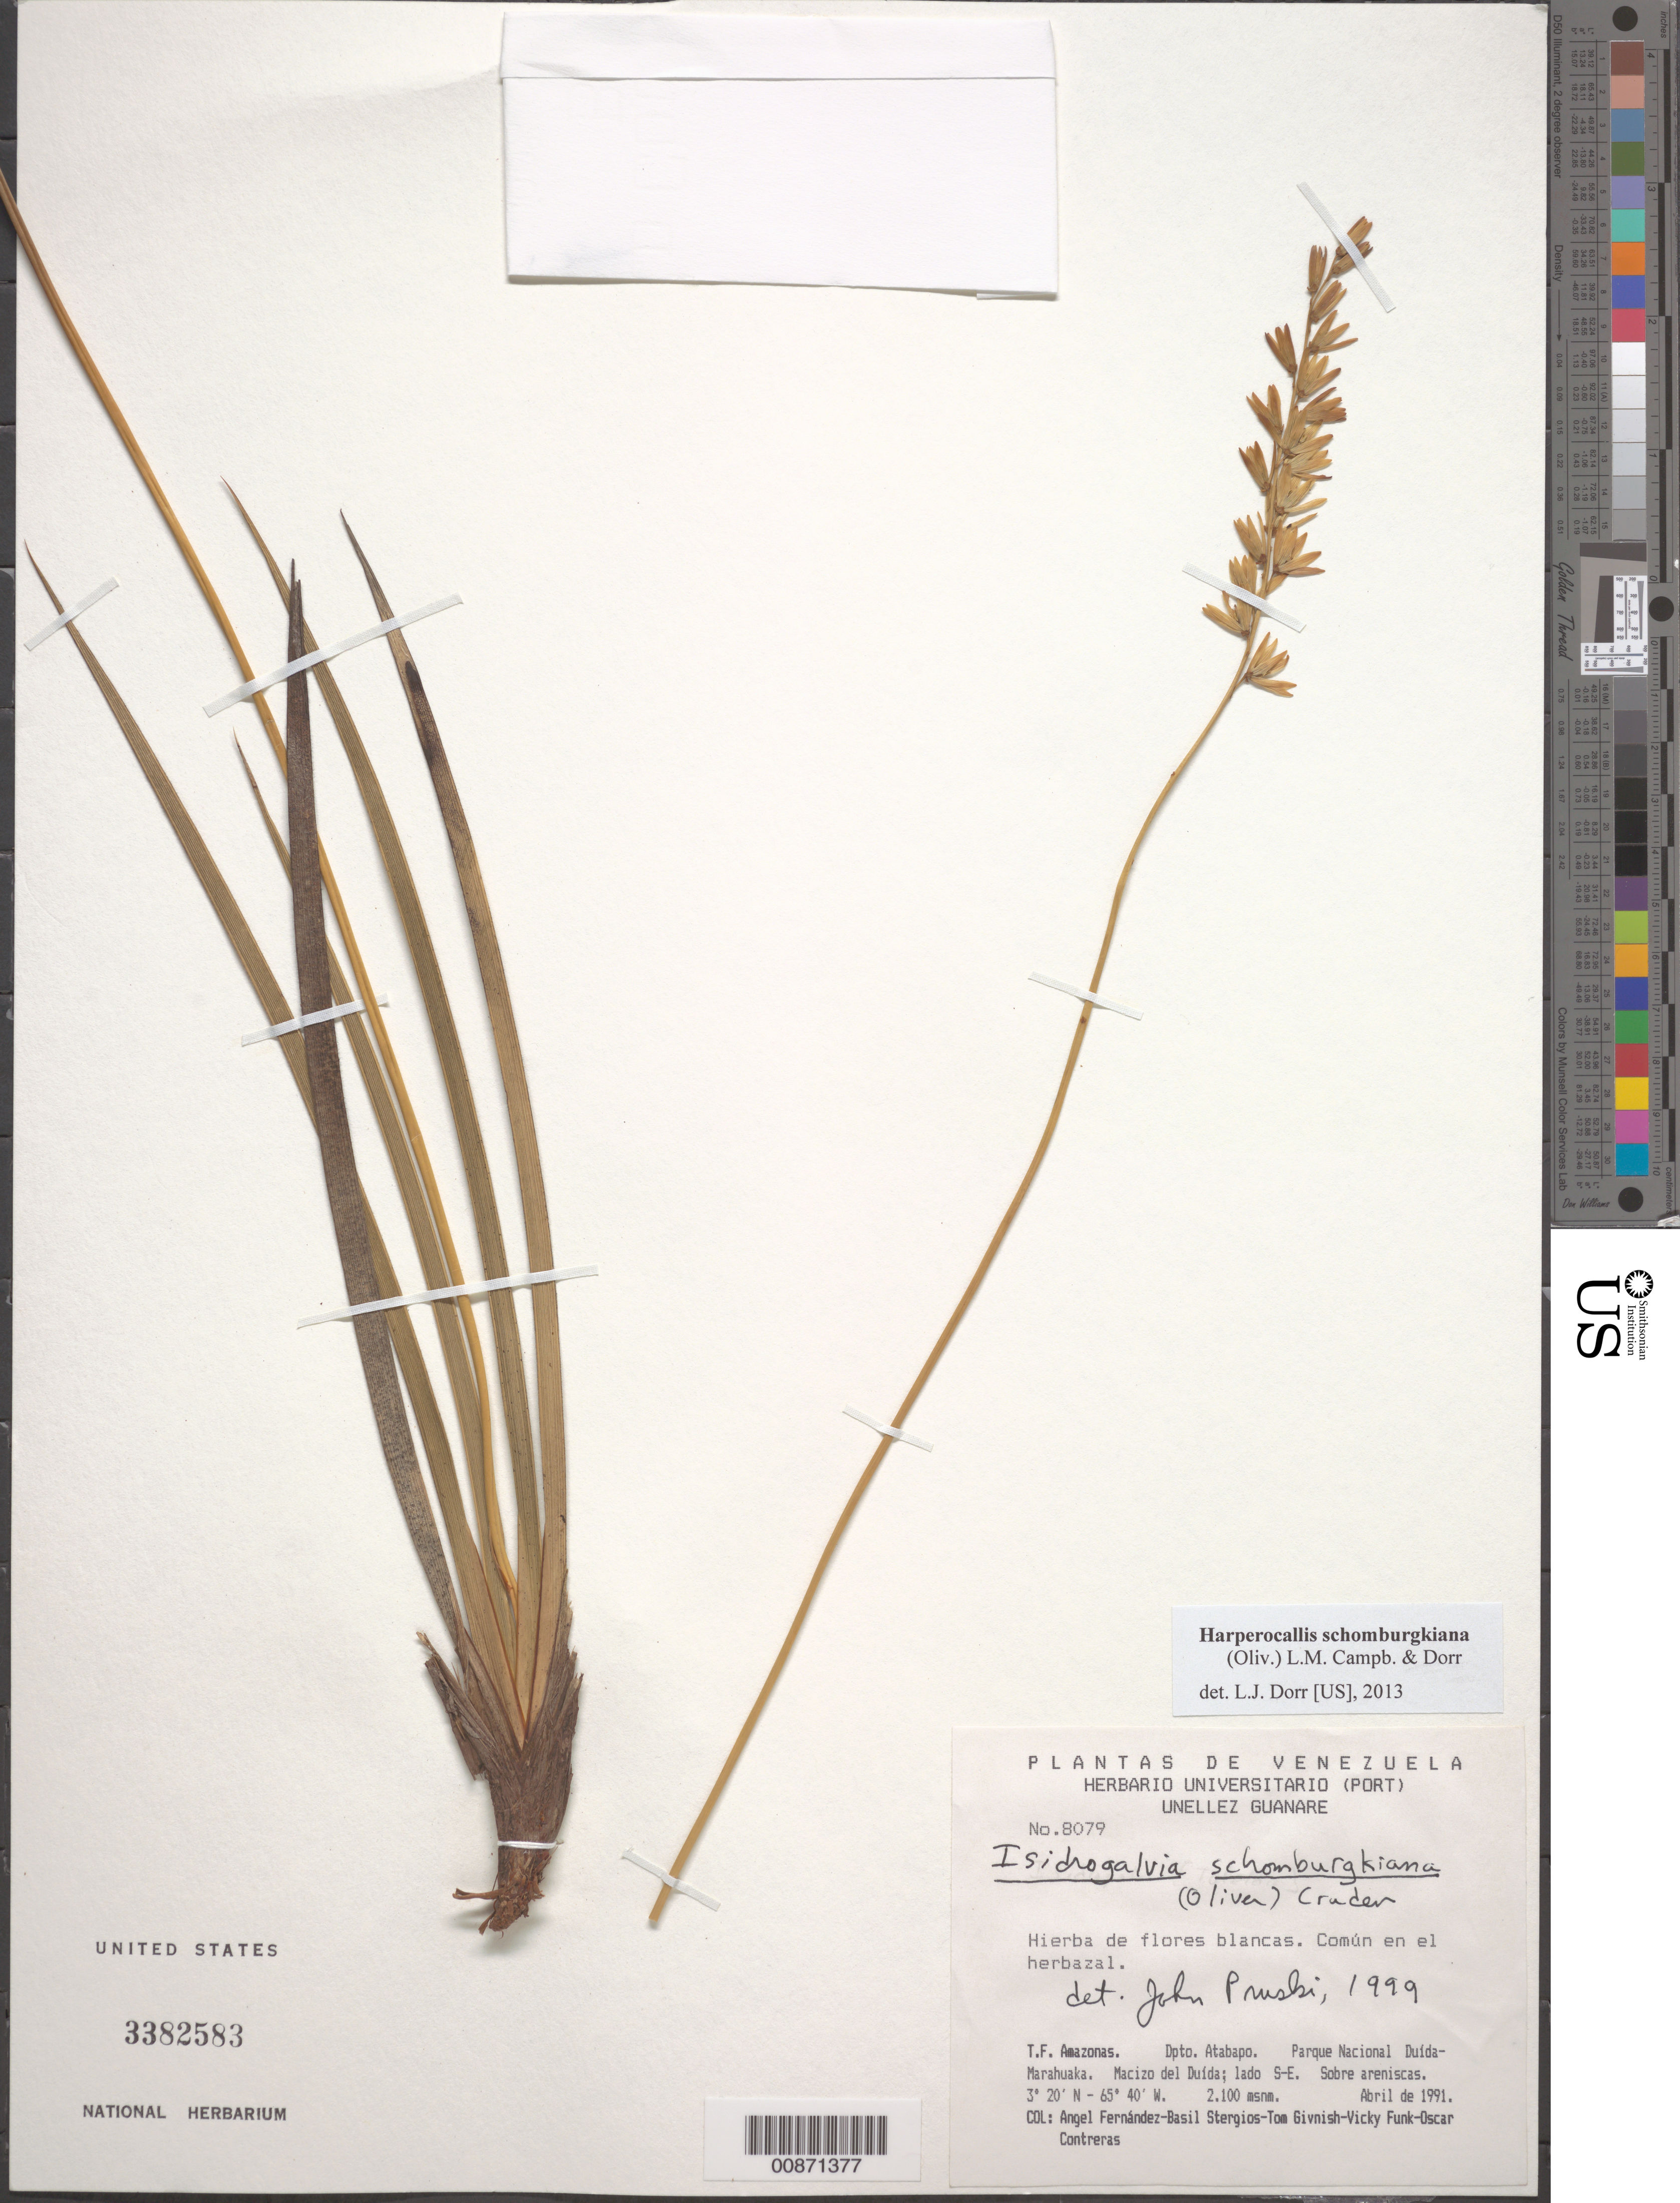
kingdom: Plantae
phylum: Tracheophyta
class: Liliopsida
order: Alismatales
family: Tofieldiaceae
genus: Harperocallis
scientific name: Harperocallis schomburgkiana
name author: (Oliv.) L.M. Campb. & Dorr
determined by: Dorr, L. J., (BOT), Smithsonian Institution - National Museum of Natural History (UNITED STATES)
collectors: A. Fernández, B. G. Stergios, T. J. Givnish, V. Funk & O. Contreras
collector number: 8079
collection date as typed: Apr-91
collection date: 1991-04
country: Venezuela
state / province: Amazonas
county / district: Atabapo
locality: Parque Nacional Duída-Marahuaka, Macizo del Duída, lado SE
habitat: Sobre areniscas; en el herbazal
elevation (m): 2100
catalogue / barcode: US 3382583